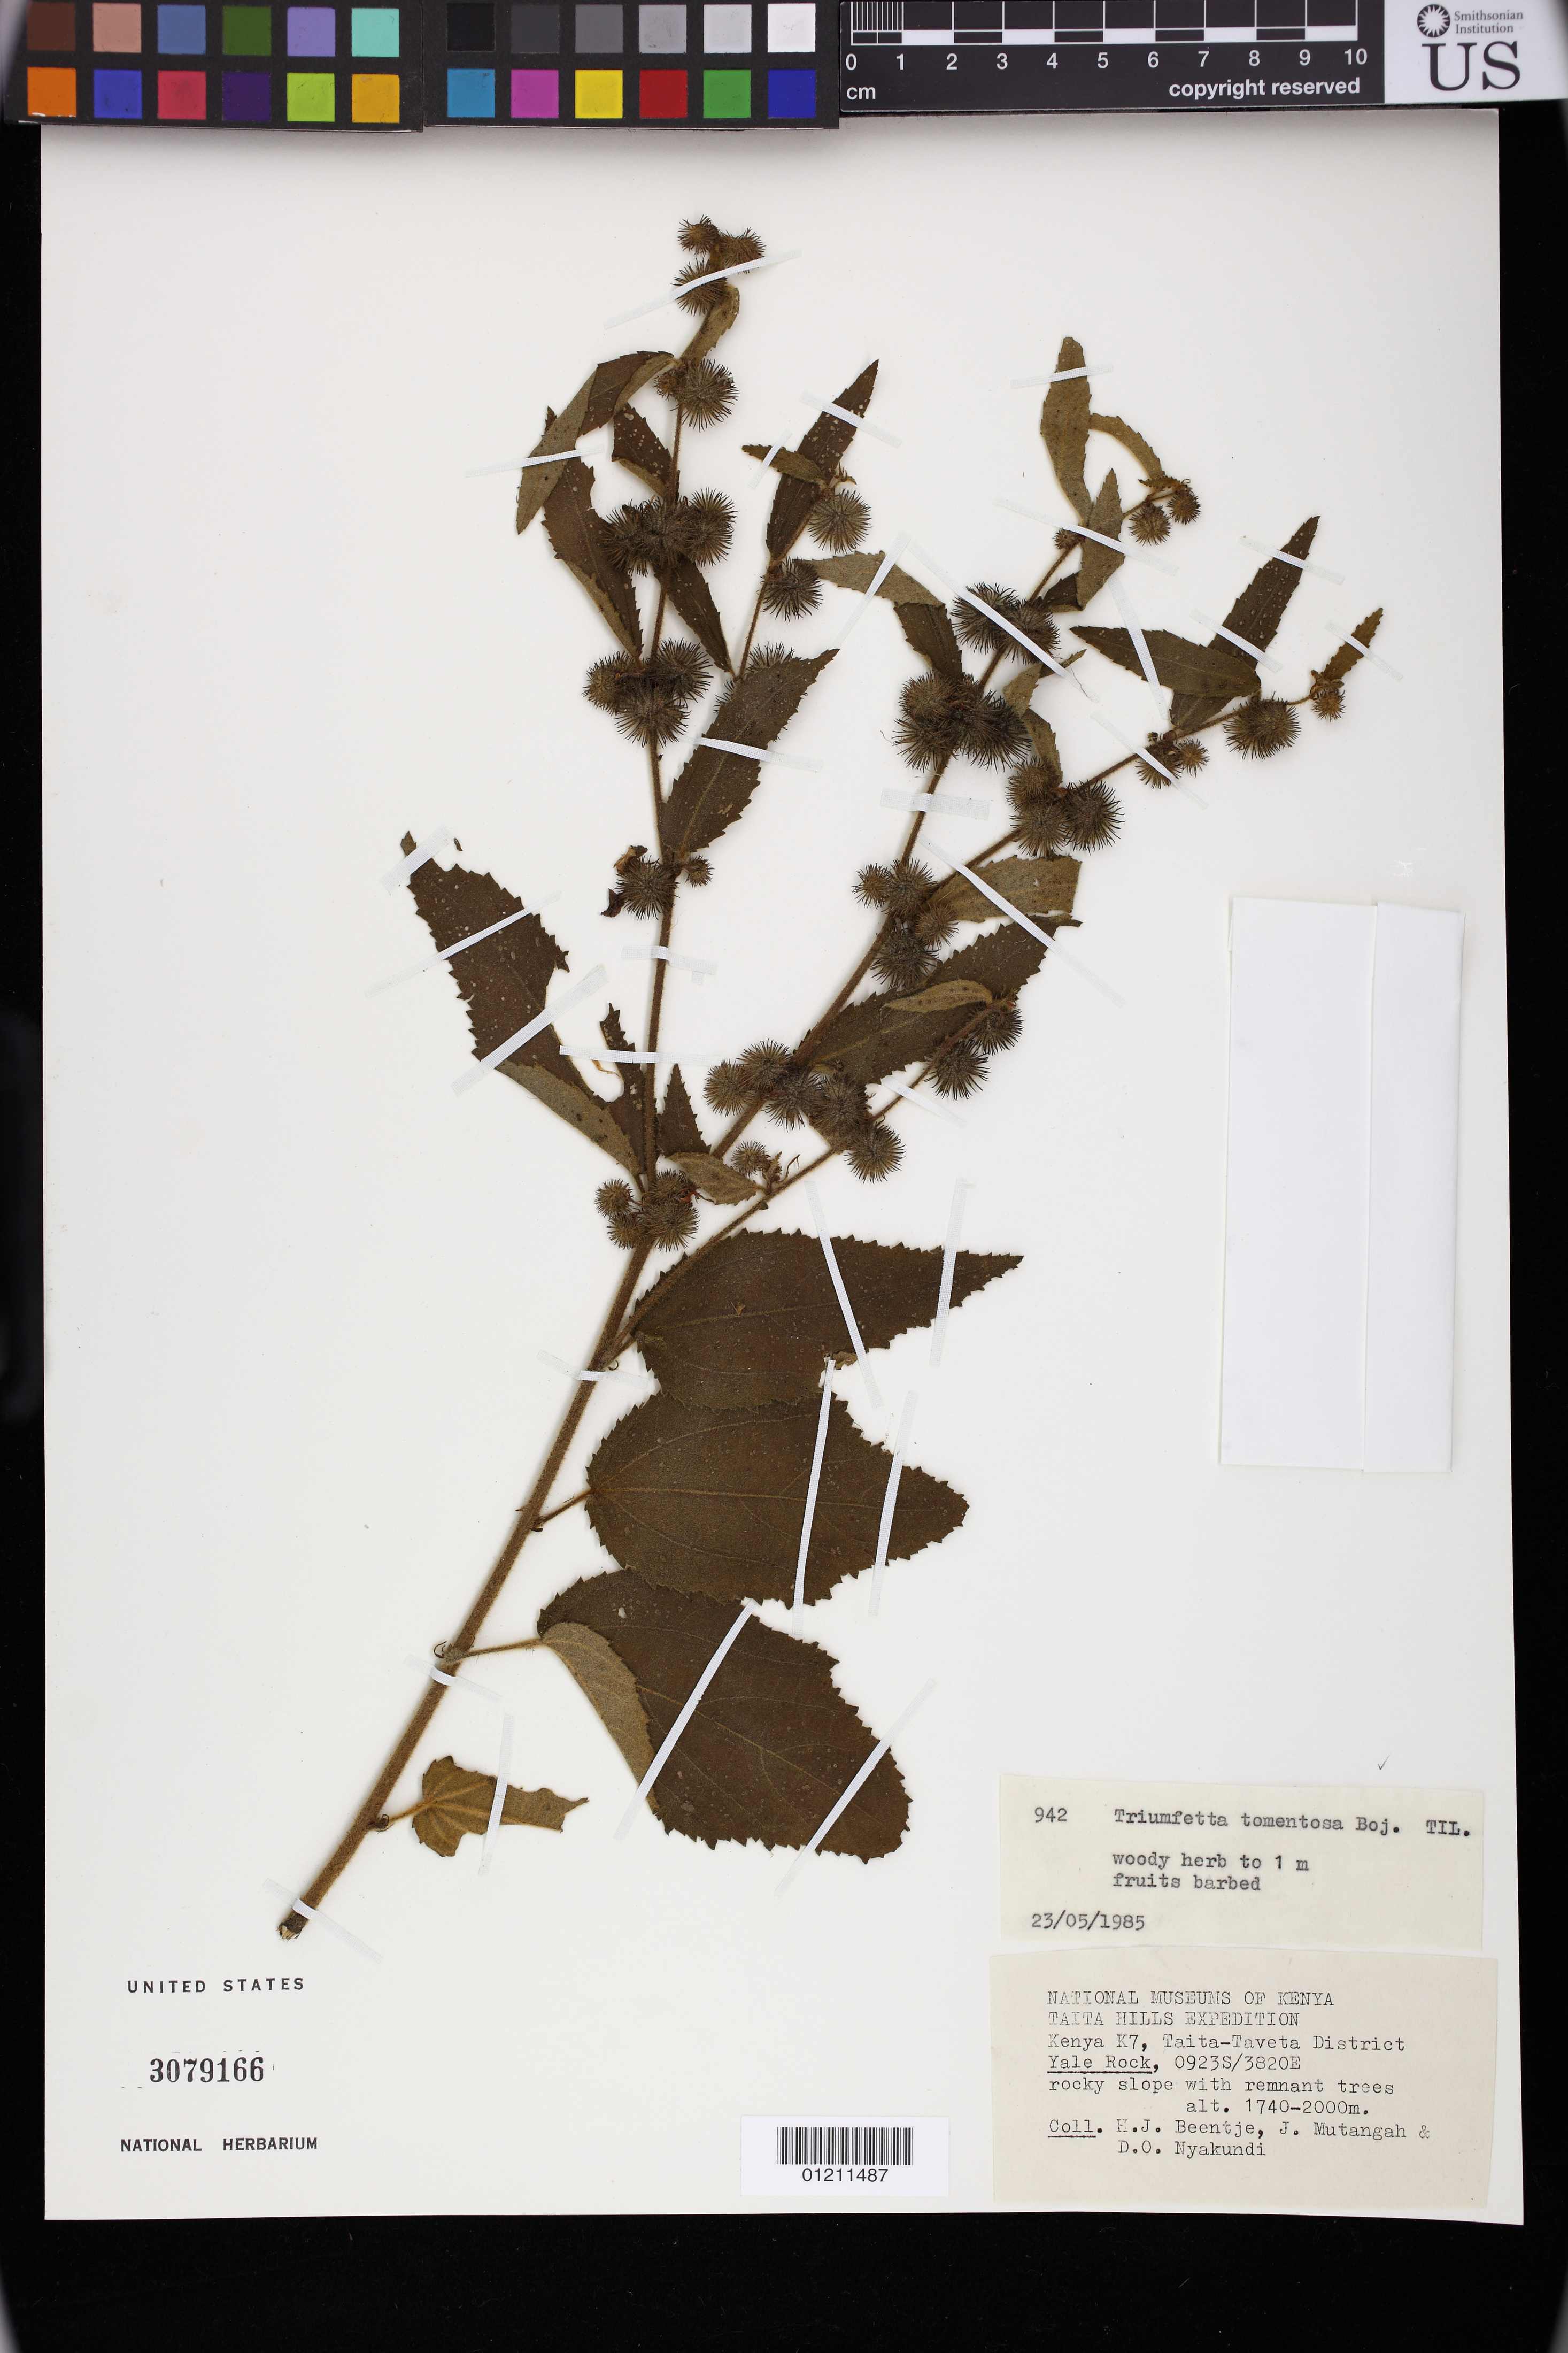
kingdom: Plantae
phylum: Tracheophyta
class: Magnoliopsida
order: Malvales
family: Malvaceae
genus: Triumfetta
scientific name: Triumfetta tomentosa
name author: Bojer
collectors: H. J. Beentje, J. Mutangah & D. Nyakundi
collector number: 942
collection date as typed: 23 May 1985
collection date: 1985-05-23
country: Kenya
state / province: Taita Taveta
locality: Taita Hills Expedition. Kenya K7, Taita-Taveta District. Yale Rock, rocky slope with remnant trees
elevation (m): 1740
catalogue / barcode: US 3079166